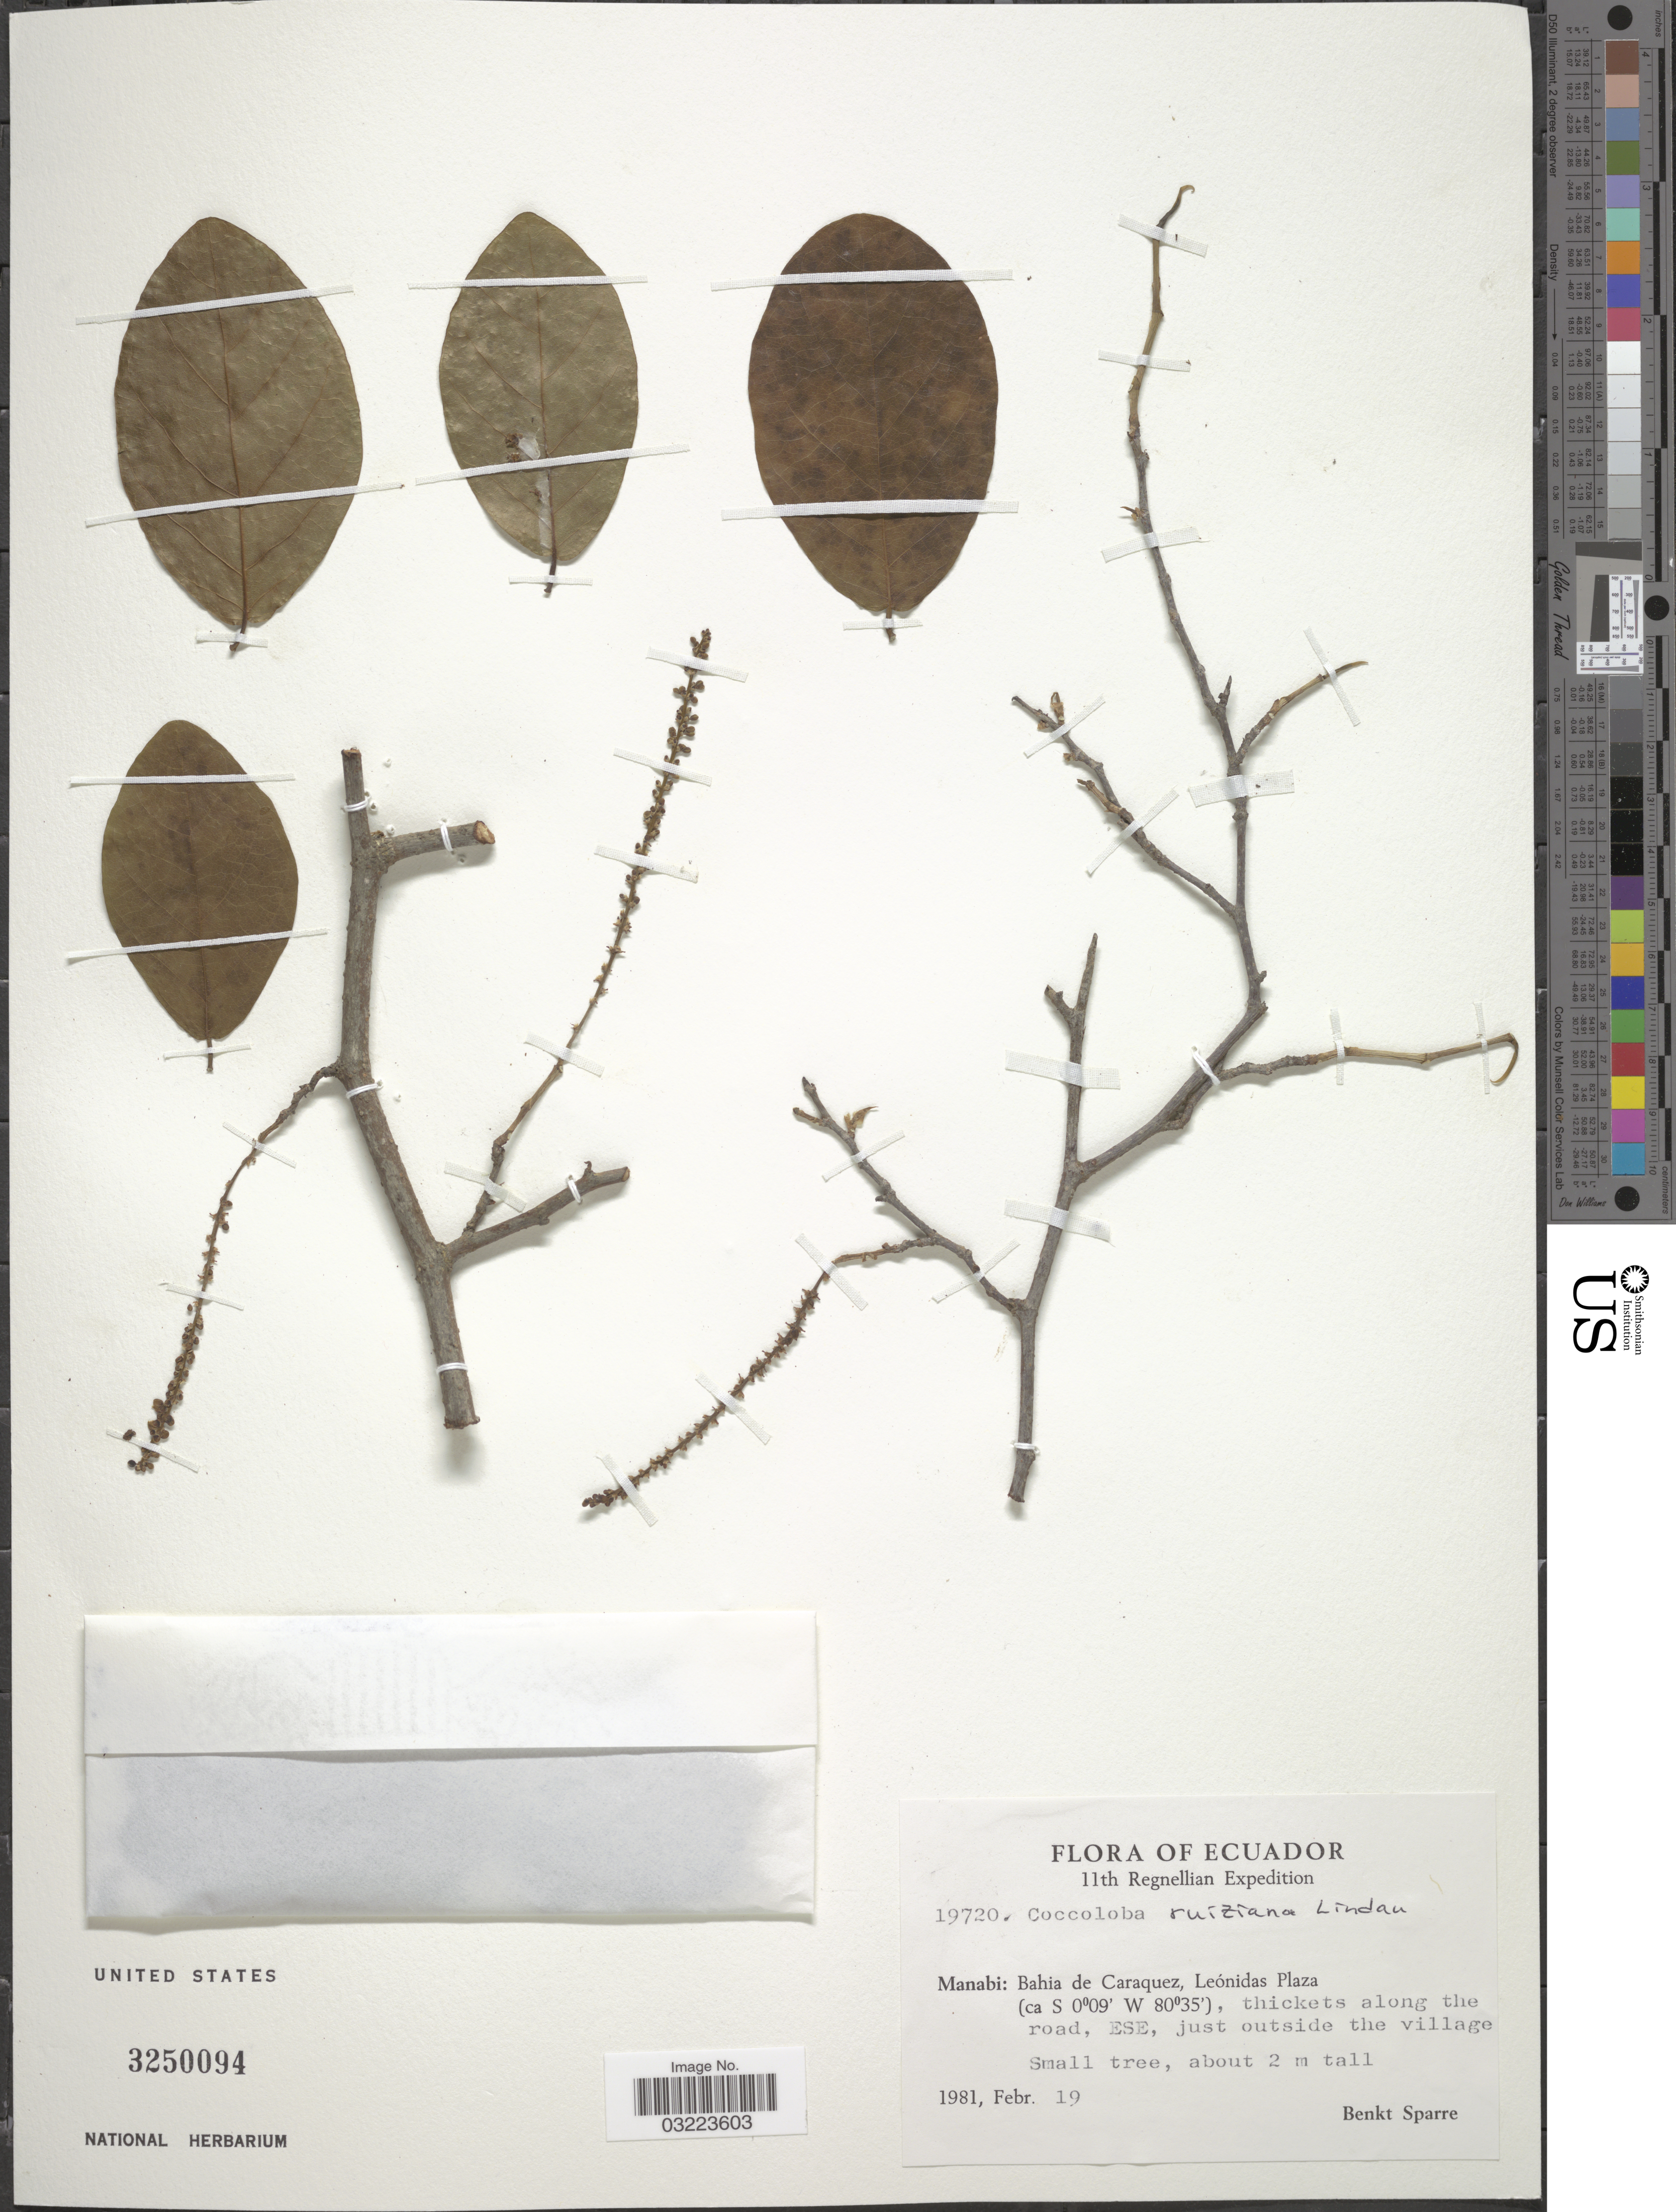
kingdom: Plantae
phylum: Tracheophyta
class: Magnoliopsida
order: Caryophyllales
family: Polygonaceae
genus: Coccoloba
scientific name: Coccoloba ruiziana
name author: Lindau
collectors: B. Sparre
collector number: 19720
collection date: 1981-02-19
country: Ecuador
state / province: Manabí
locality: Bahia de Caraquez, Leónidas Plaza, thickets along the road, ESE, just outside the village.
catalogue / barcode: US 3250094